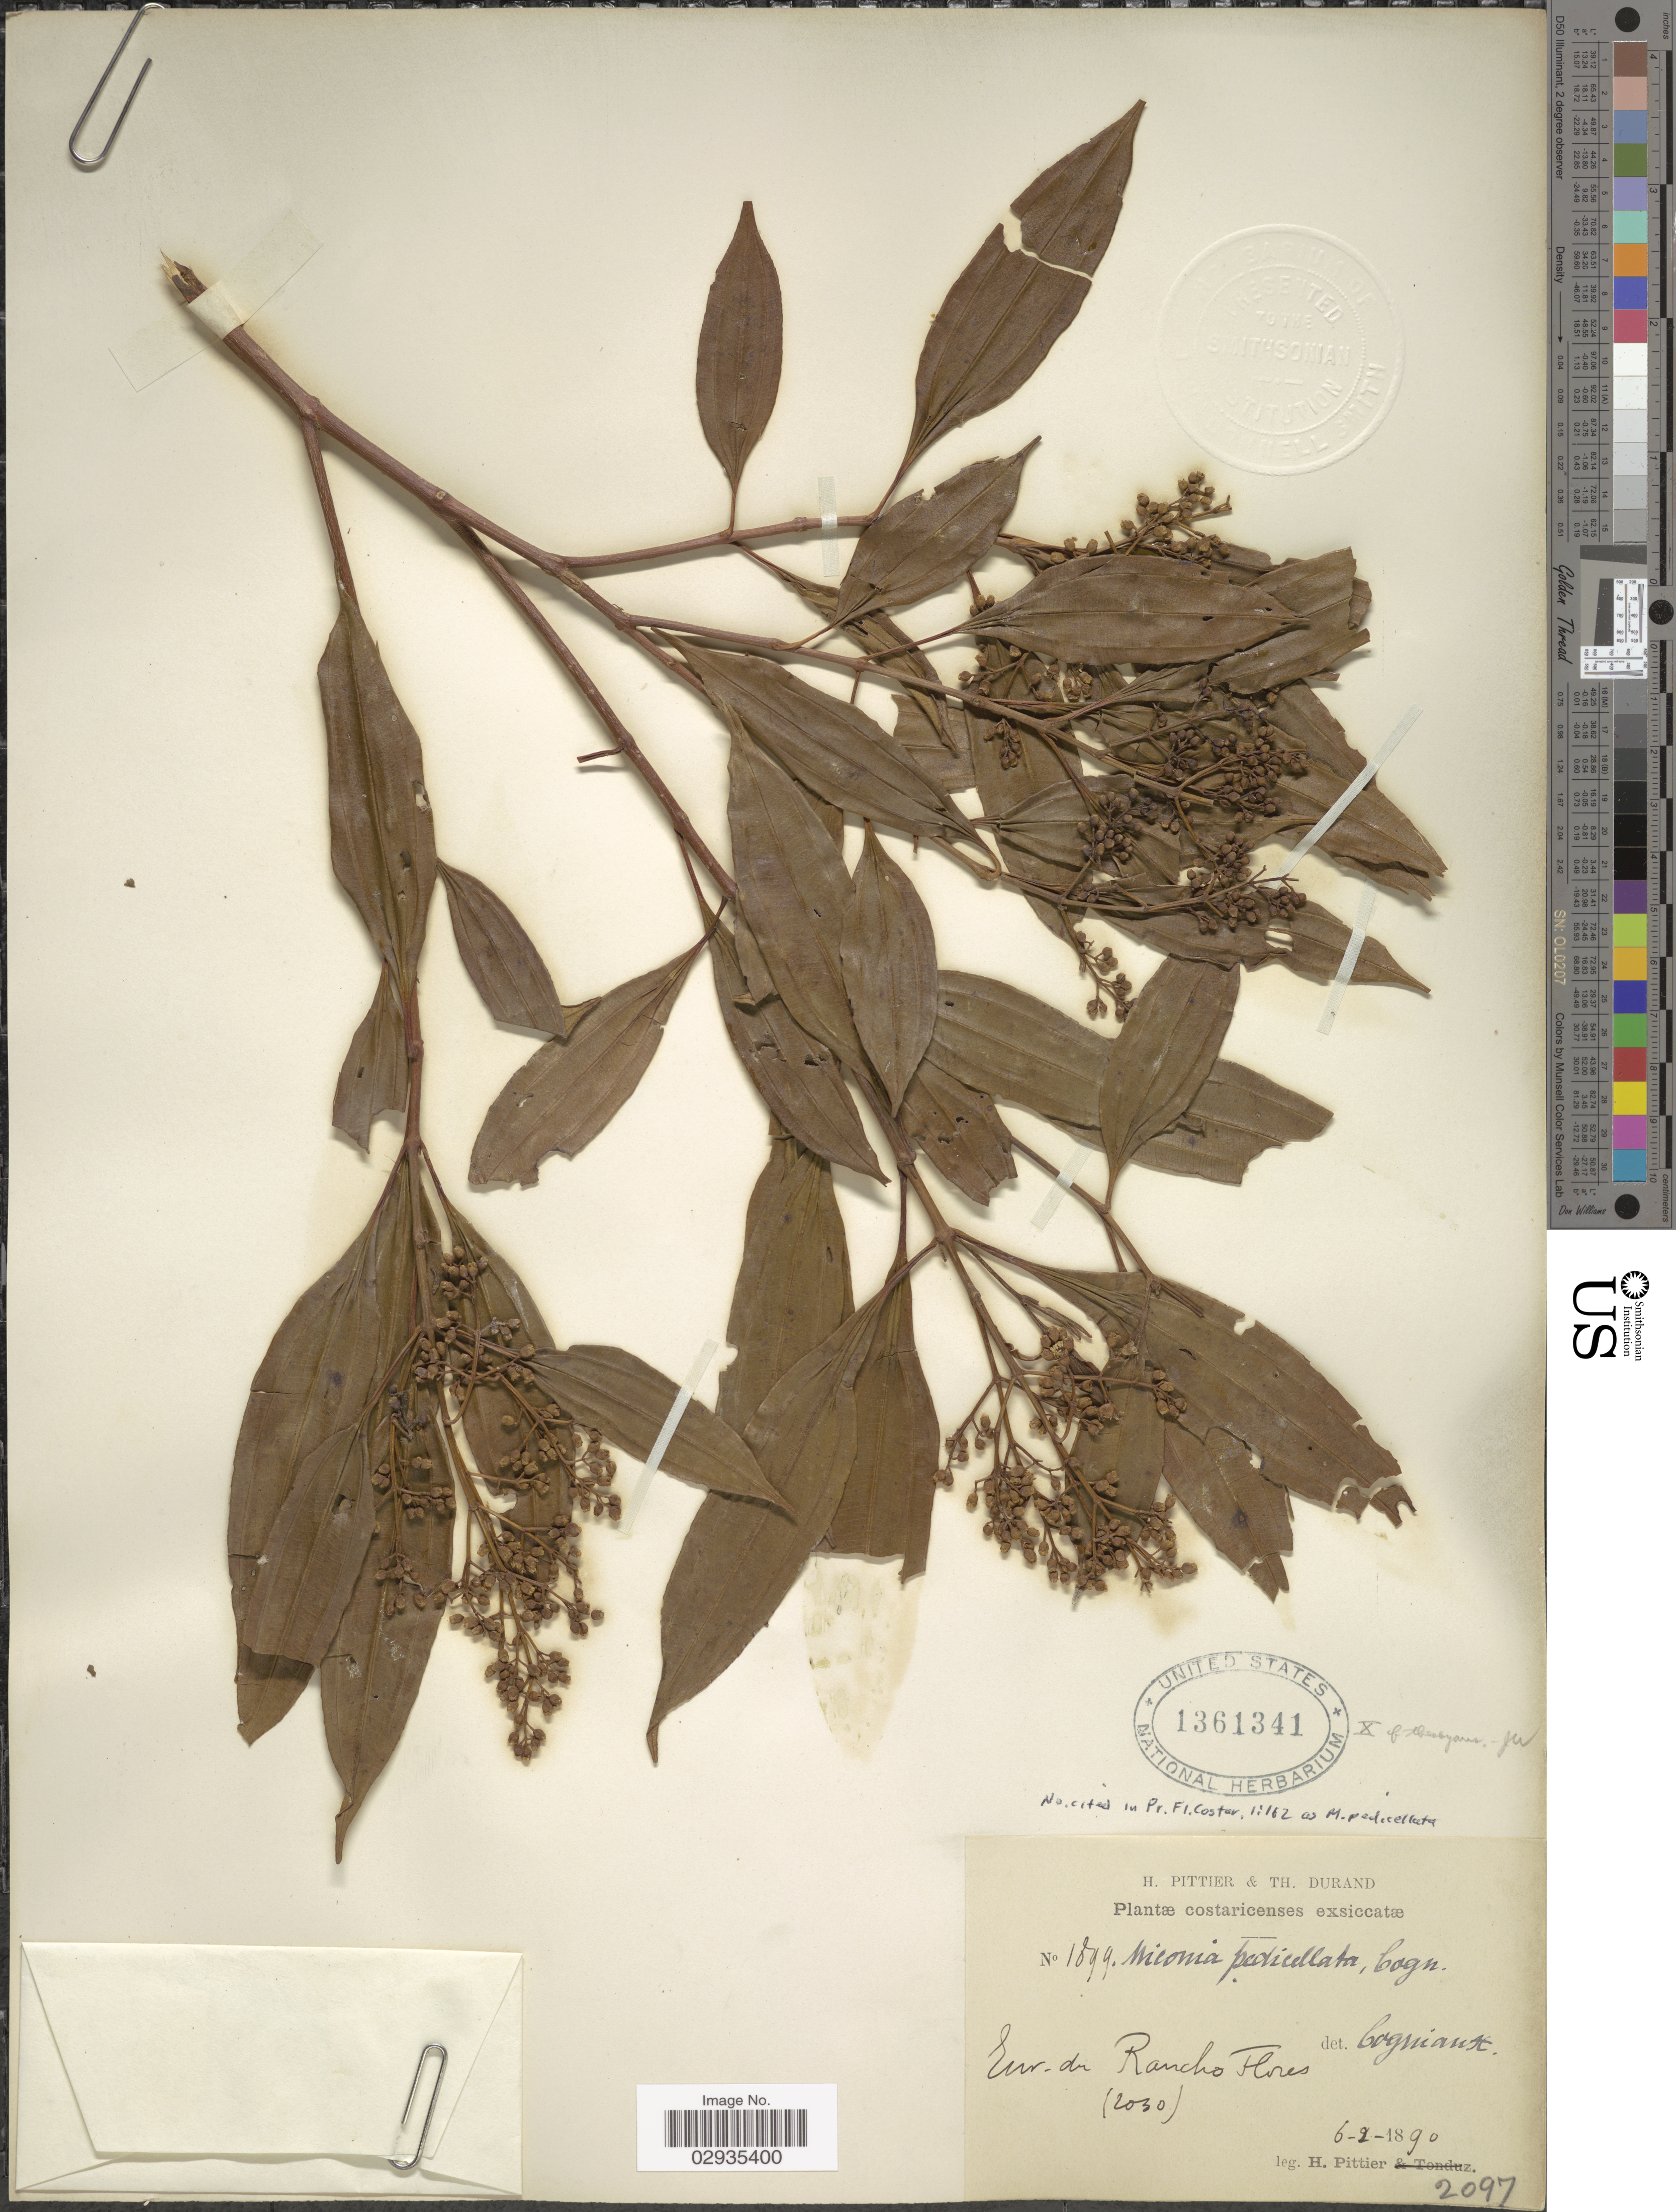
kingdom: Plantae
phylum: Tracheophyta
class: Magnoliopsida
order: Myrtales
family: Melastomataceae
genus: Miconia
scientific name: Miconia pedicellata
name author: Cogn.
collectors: H. F. Pittier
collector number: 1899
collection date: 1890-02-06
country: Costa Rica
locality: Env. du Rancho Flores.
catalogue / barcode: US 1361341